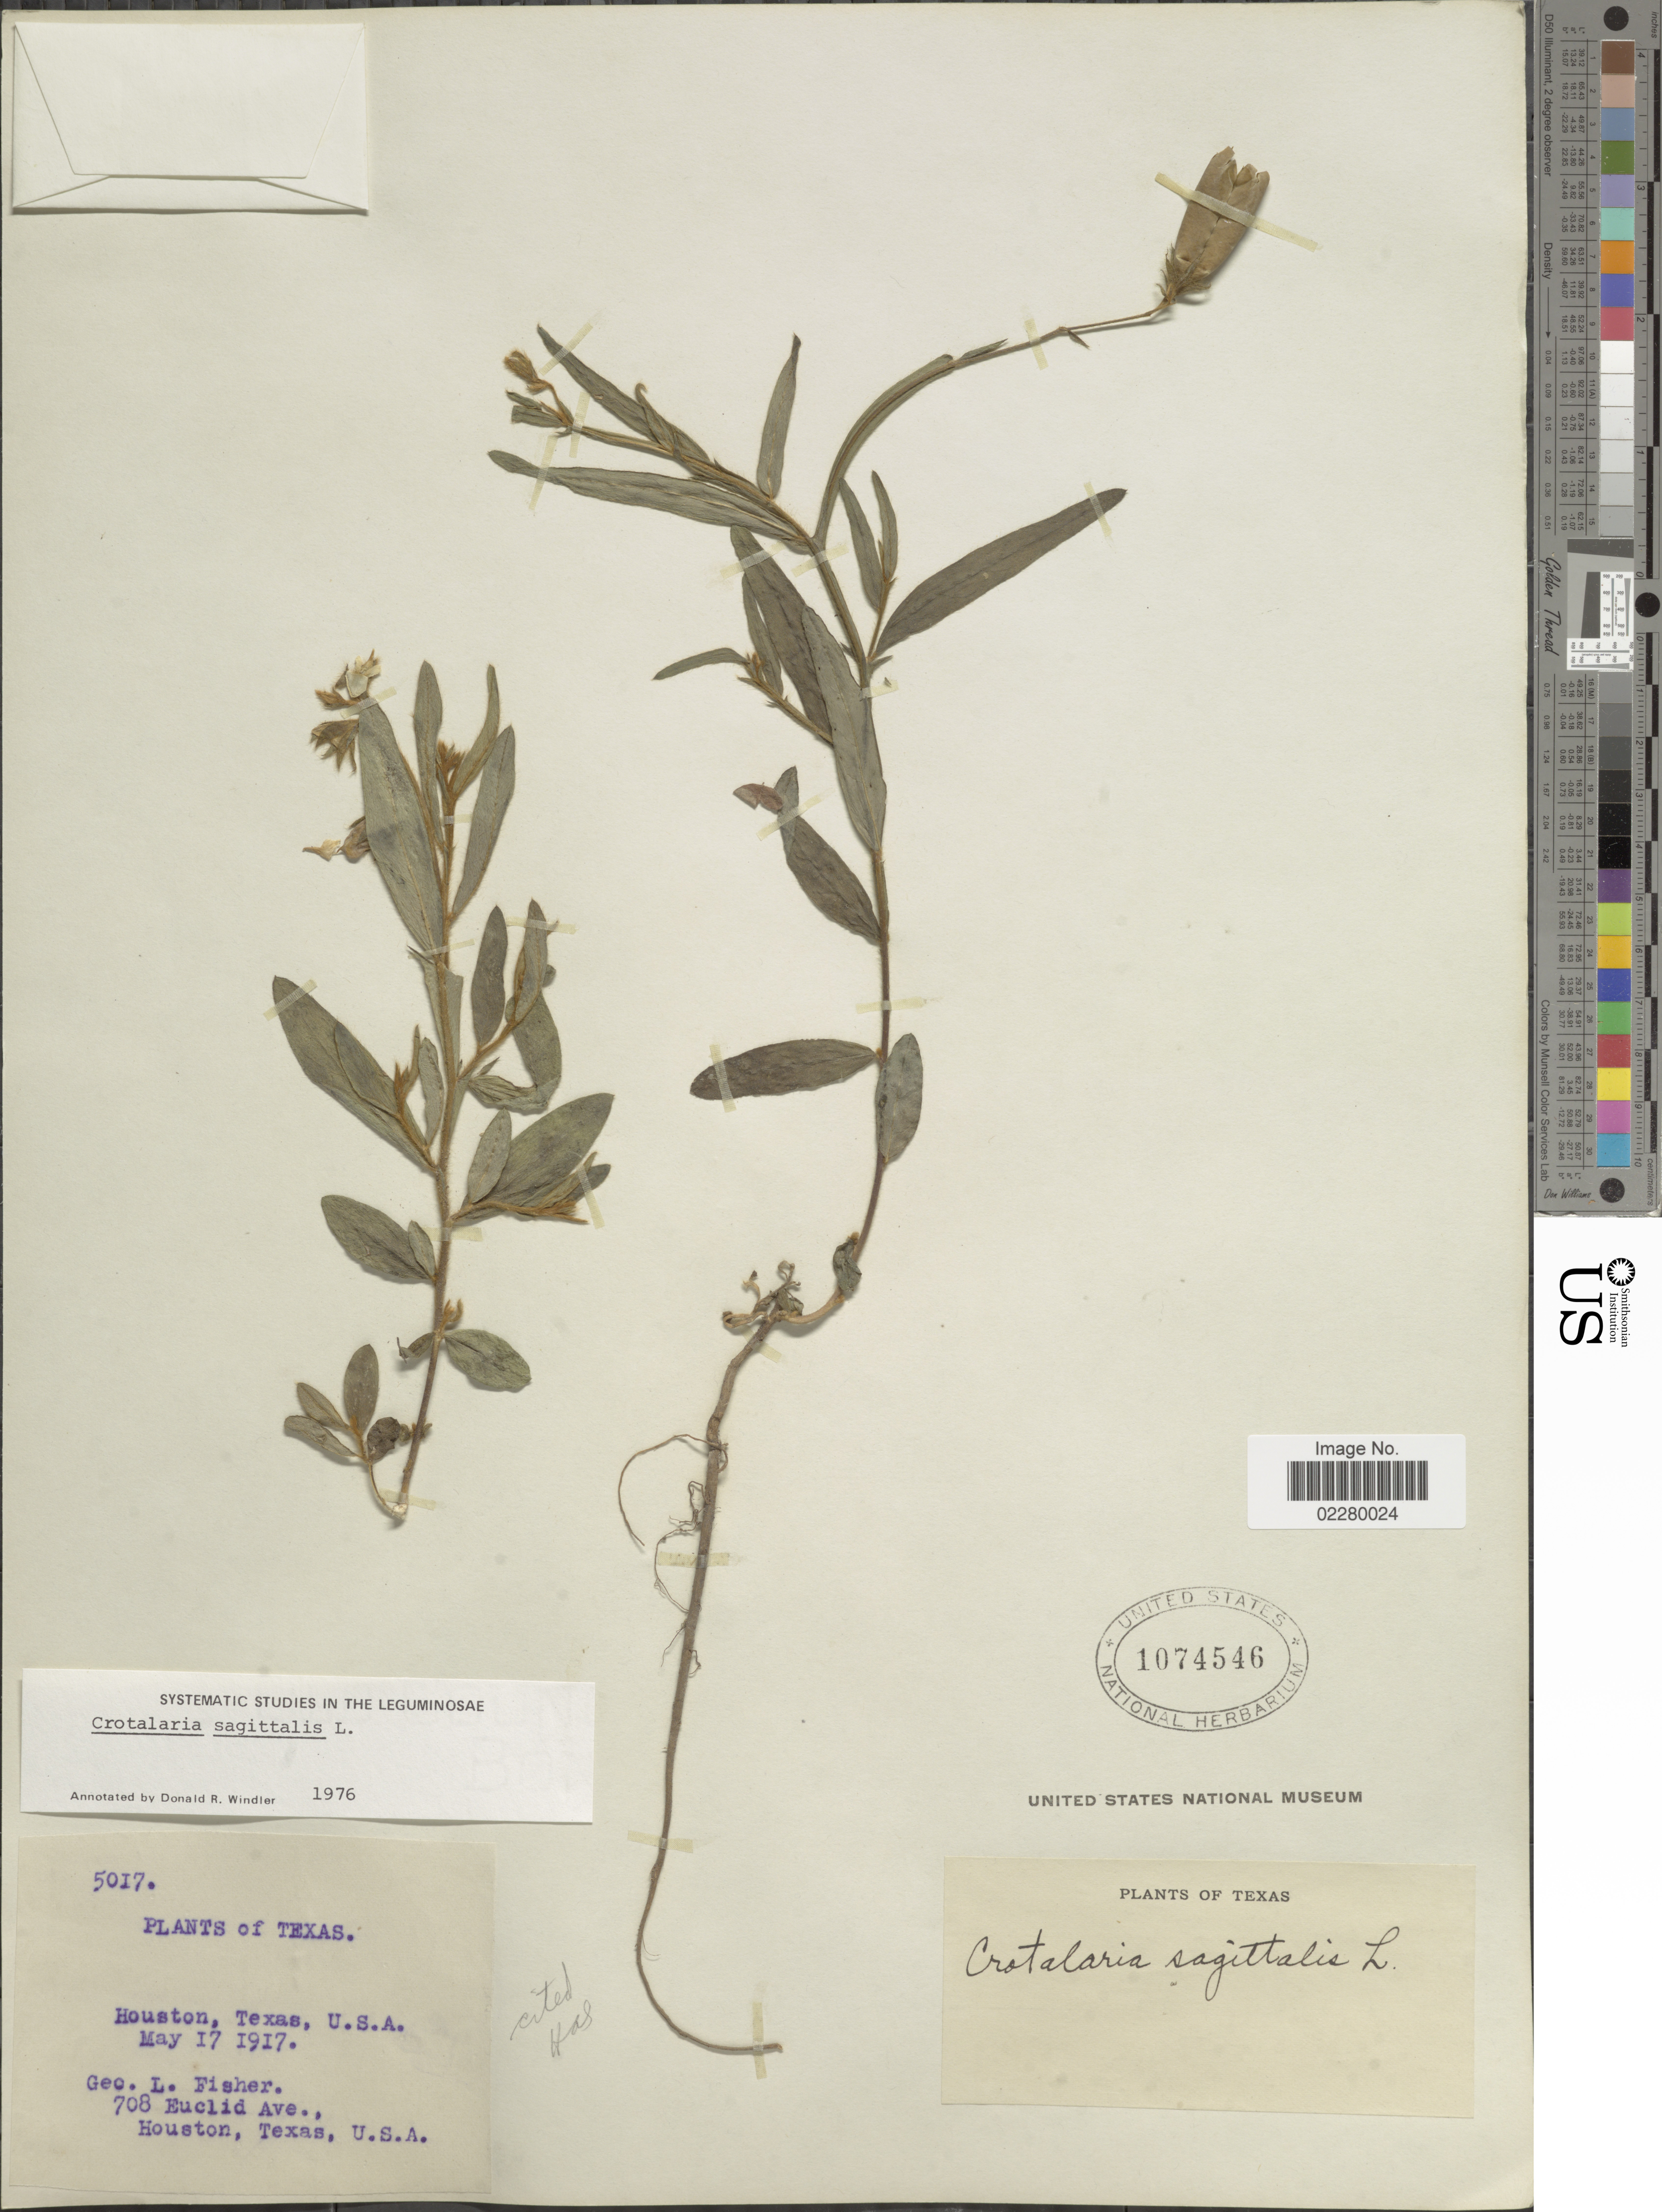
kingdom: Plantae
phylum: Tracheophyta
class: Magnoliopsida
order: Fabales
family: Fabaceae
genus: Crotalaria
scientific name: Crotalaria sagittalis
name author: L.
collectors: G. L. Fisher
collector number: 5017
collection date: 1917-05-17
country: United States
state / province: Texas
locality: Houston, Texas, U.S.A.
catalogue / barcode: US 1074546